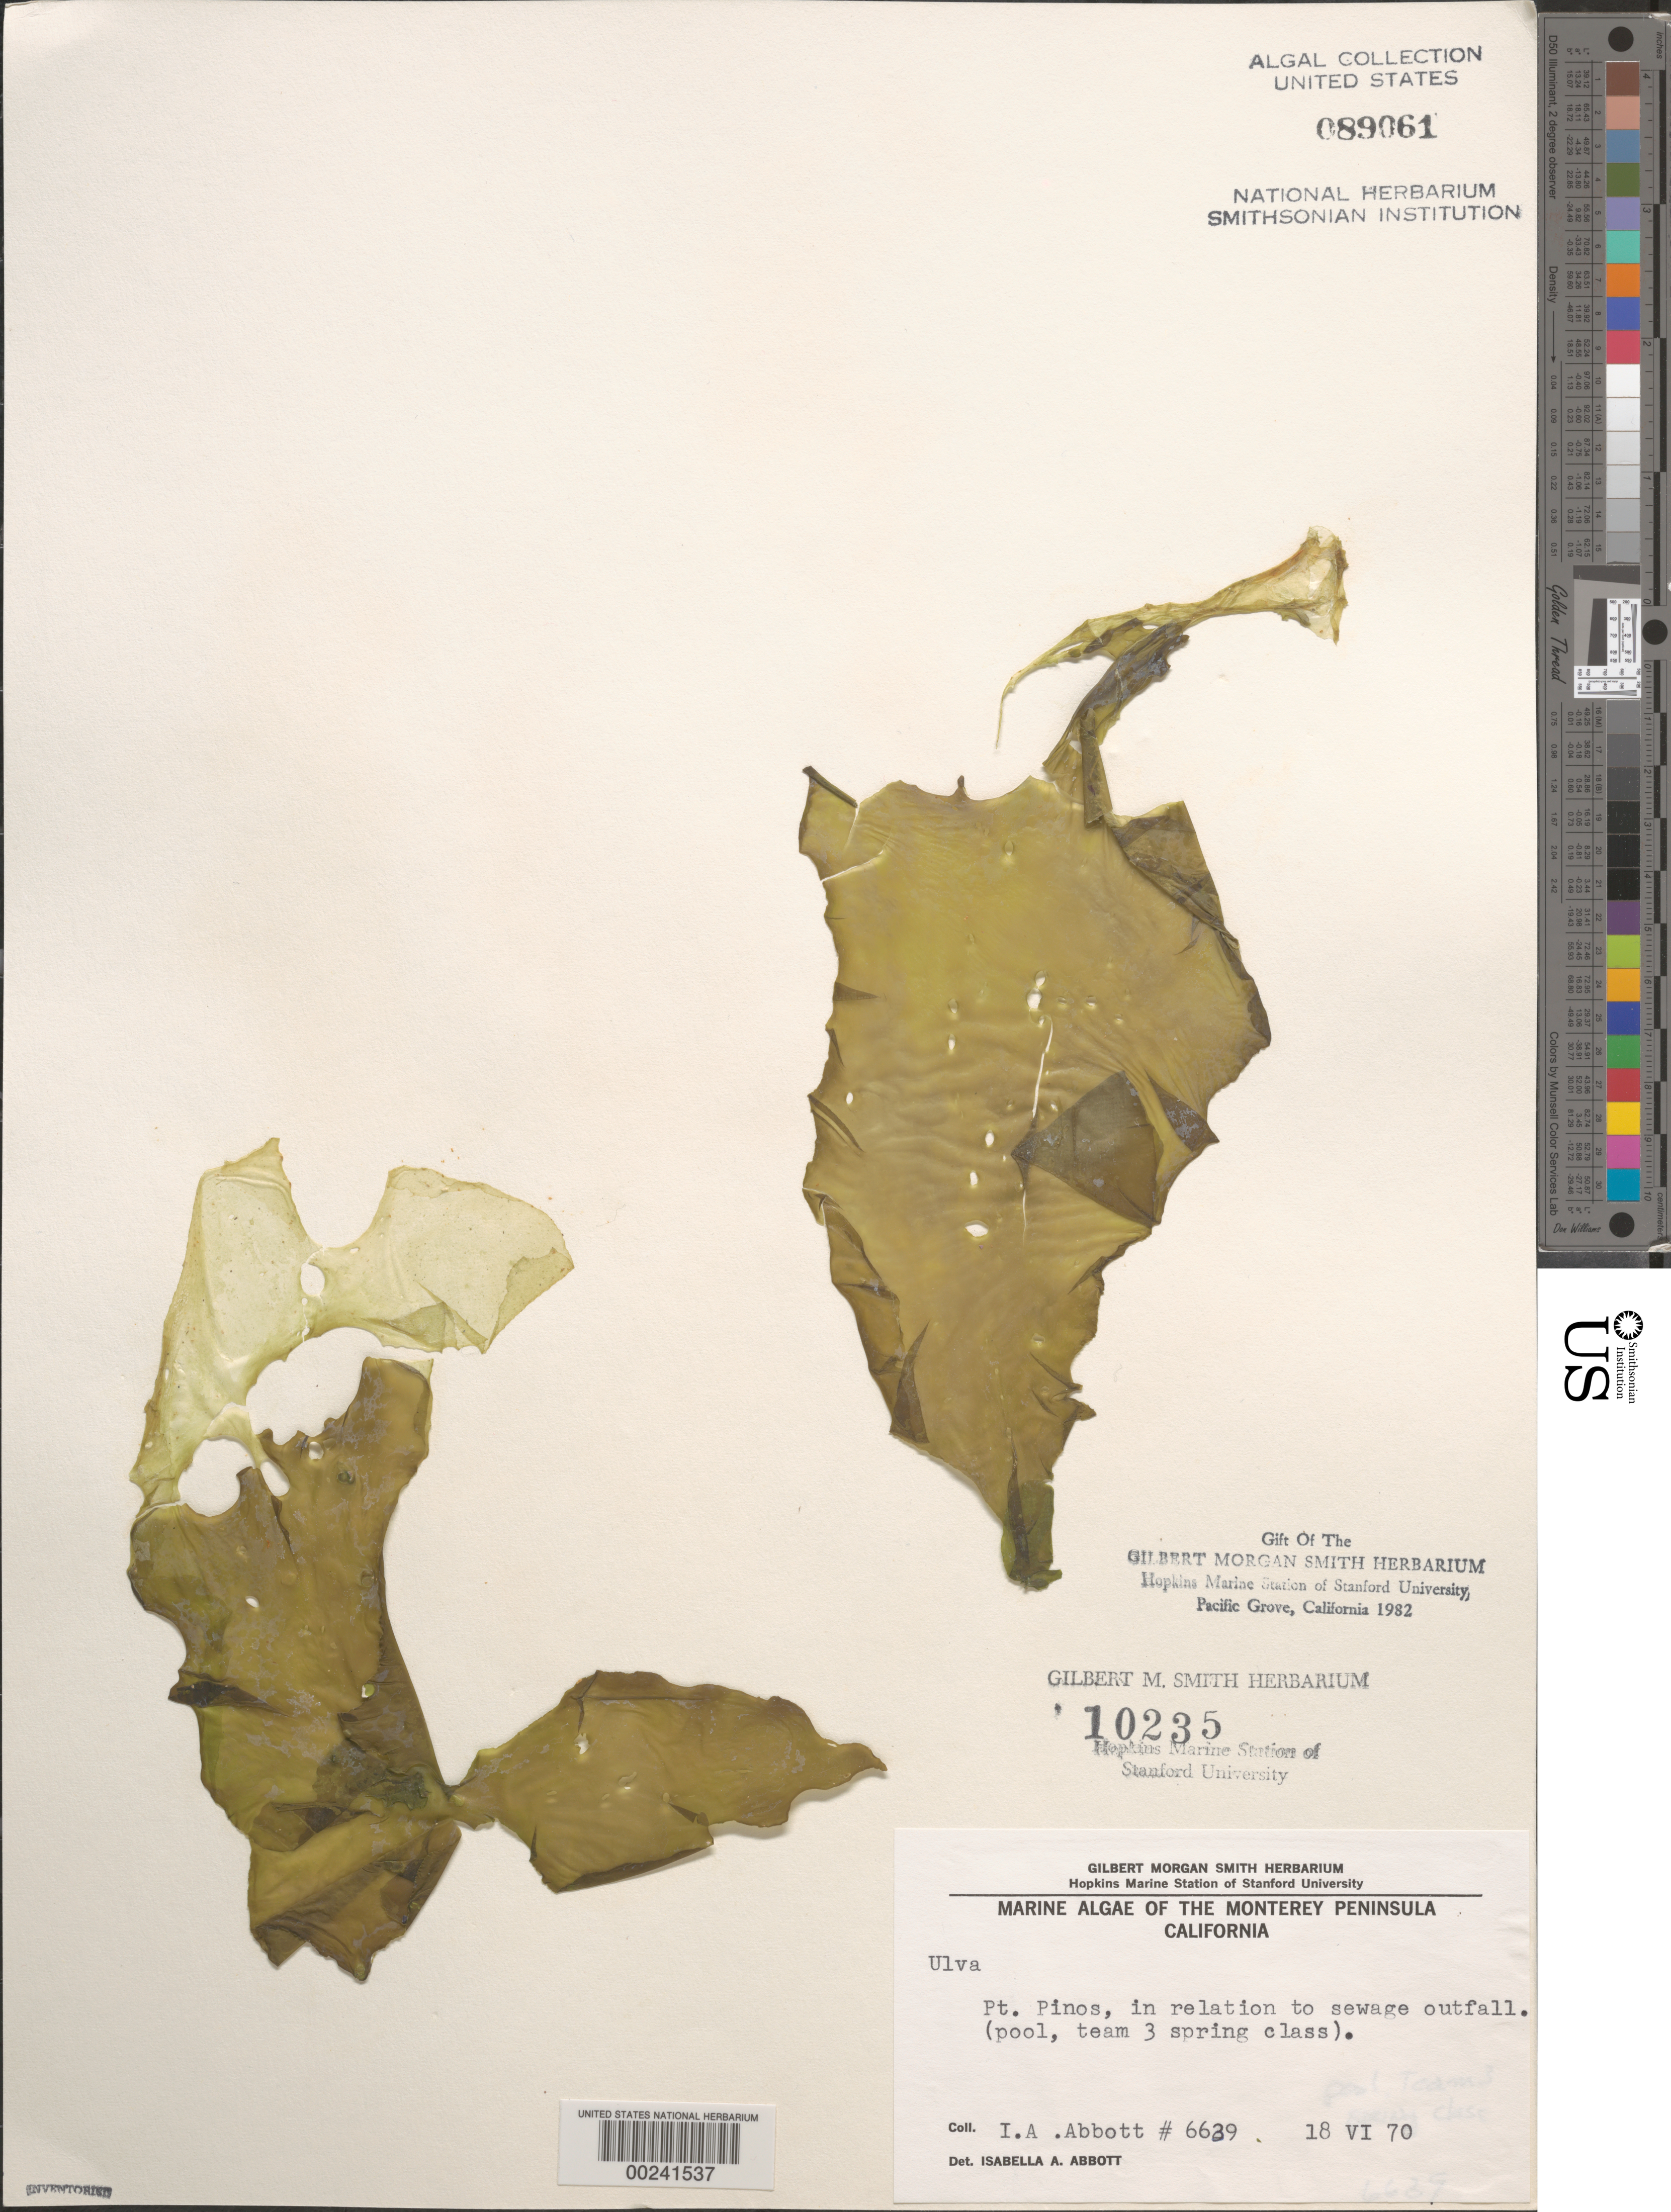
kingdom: Plantae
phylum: Chlorophyta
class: Ulvophyceae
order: Ulvales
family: Ulvaceae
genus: Ulva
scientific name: Ulva sp.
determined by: Abbott, Isabella A.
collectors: I. A. Abbott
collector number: IAA 6639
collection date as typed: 18 Jun 1970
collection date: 1970-06-18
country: United States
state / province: California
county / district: Monterey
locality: Point Pinos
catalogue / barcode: US 89061